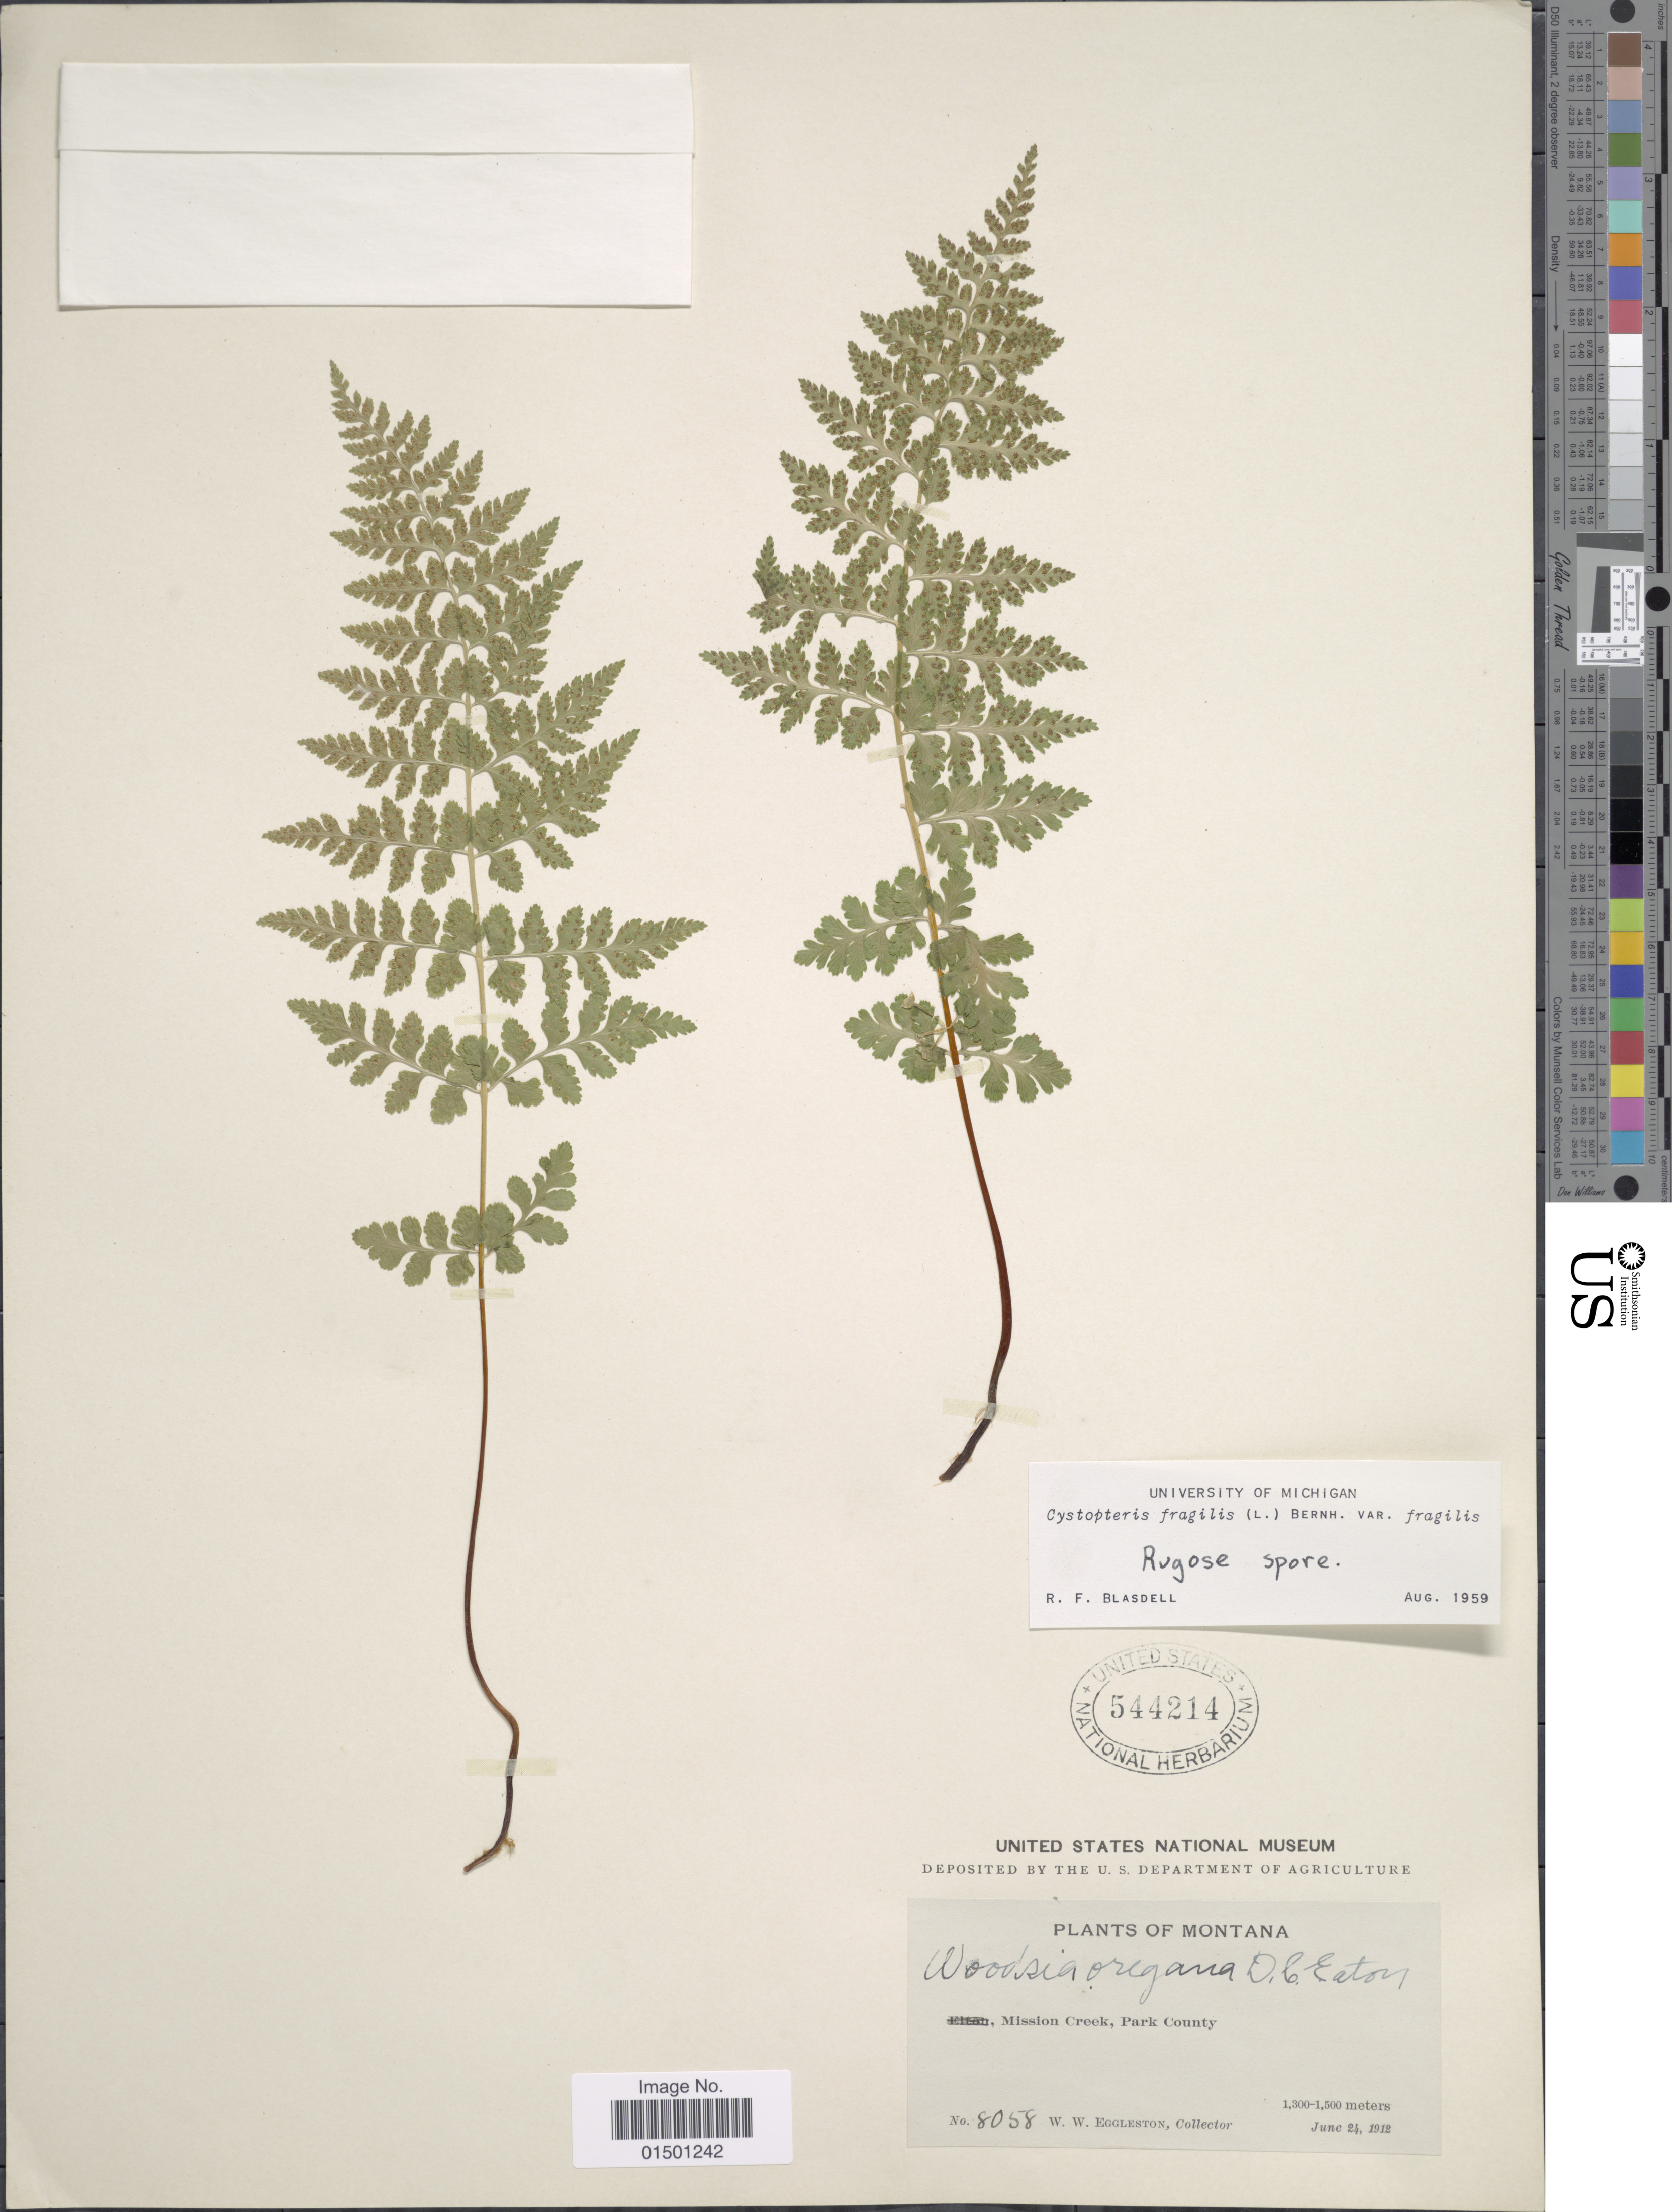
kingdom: Plantae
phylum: Tracheophyta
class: Polypodiopsida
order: Polypodiales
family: Cystopteridaceae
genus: Cystopteris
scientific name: Cystopteris fragilis var. dickieana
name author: B. Boivin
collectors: W. W. Eggleston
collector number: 8058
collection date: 1912-06-24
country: United States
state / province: Montana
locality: Mission Creek, Park County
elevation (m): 1300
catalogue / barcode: US 544214